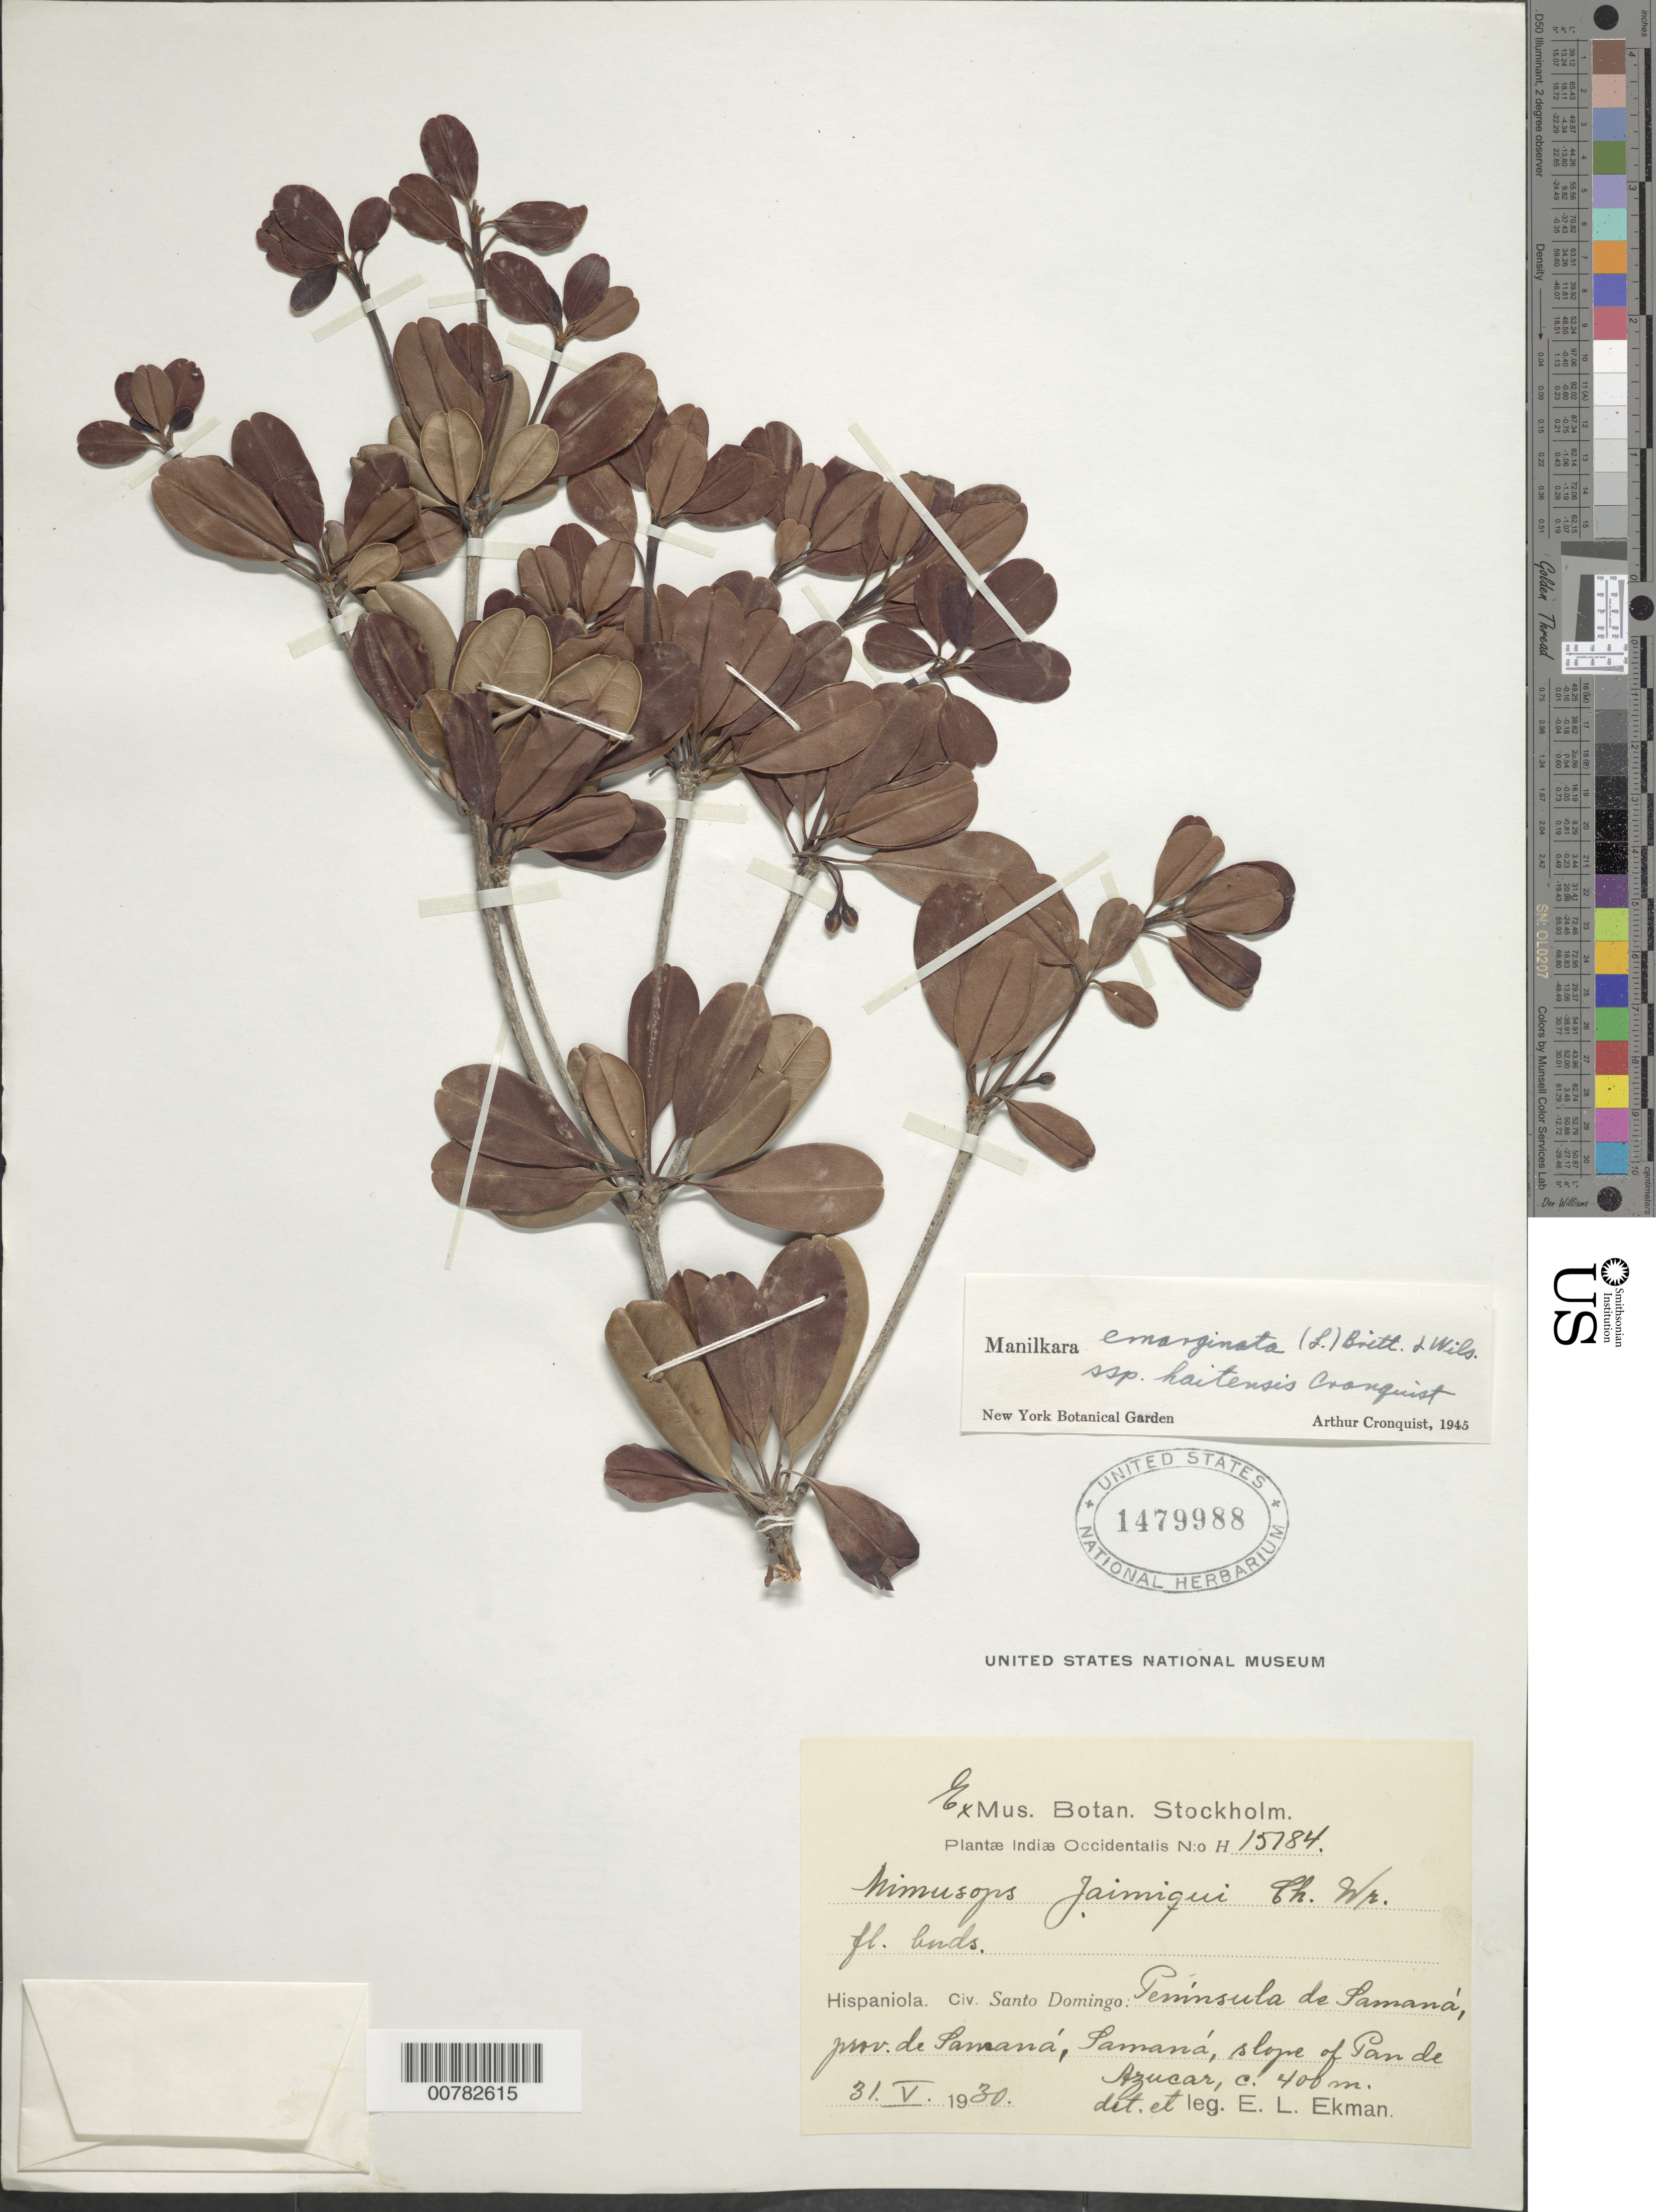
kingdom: Plantae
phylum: Tracheophyta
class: Magnoliopsida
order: Ericales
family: Sapotaceae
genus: Manilkara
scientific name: Manilkara jaimiqui subsp. emarginata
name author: (L.) Cronq.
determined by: Cronquist, A. J.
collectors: E. L. Ekman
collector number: H 15784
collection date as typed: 31 May 1930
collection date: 1930-05-31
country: Dominican Republic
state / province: Samana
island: Hispaniola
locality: Peninsula of Samaná, Samaná, slope of Pan de Azúcar.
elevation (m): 400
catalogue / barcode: US 1479988